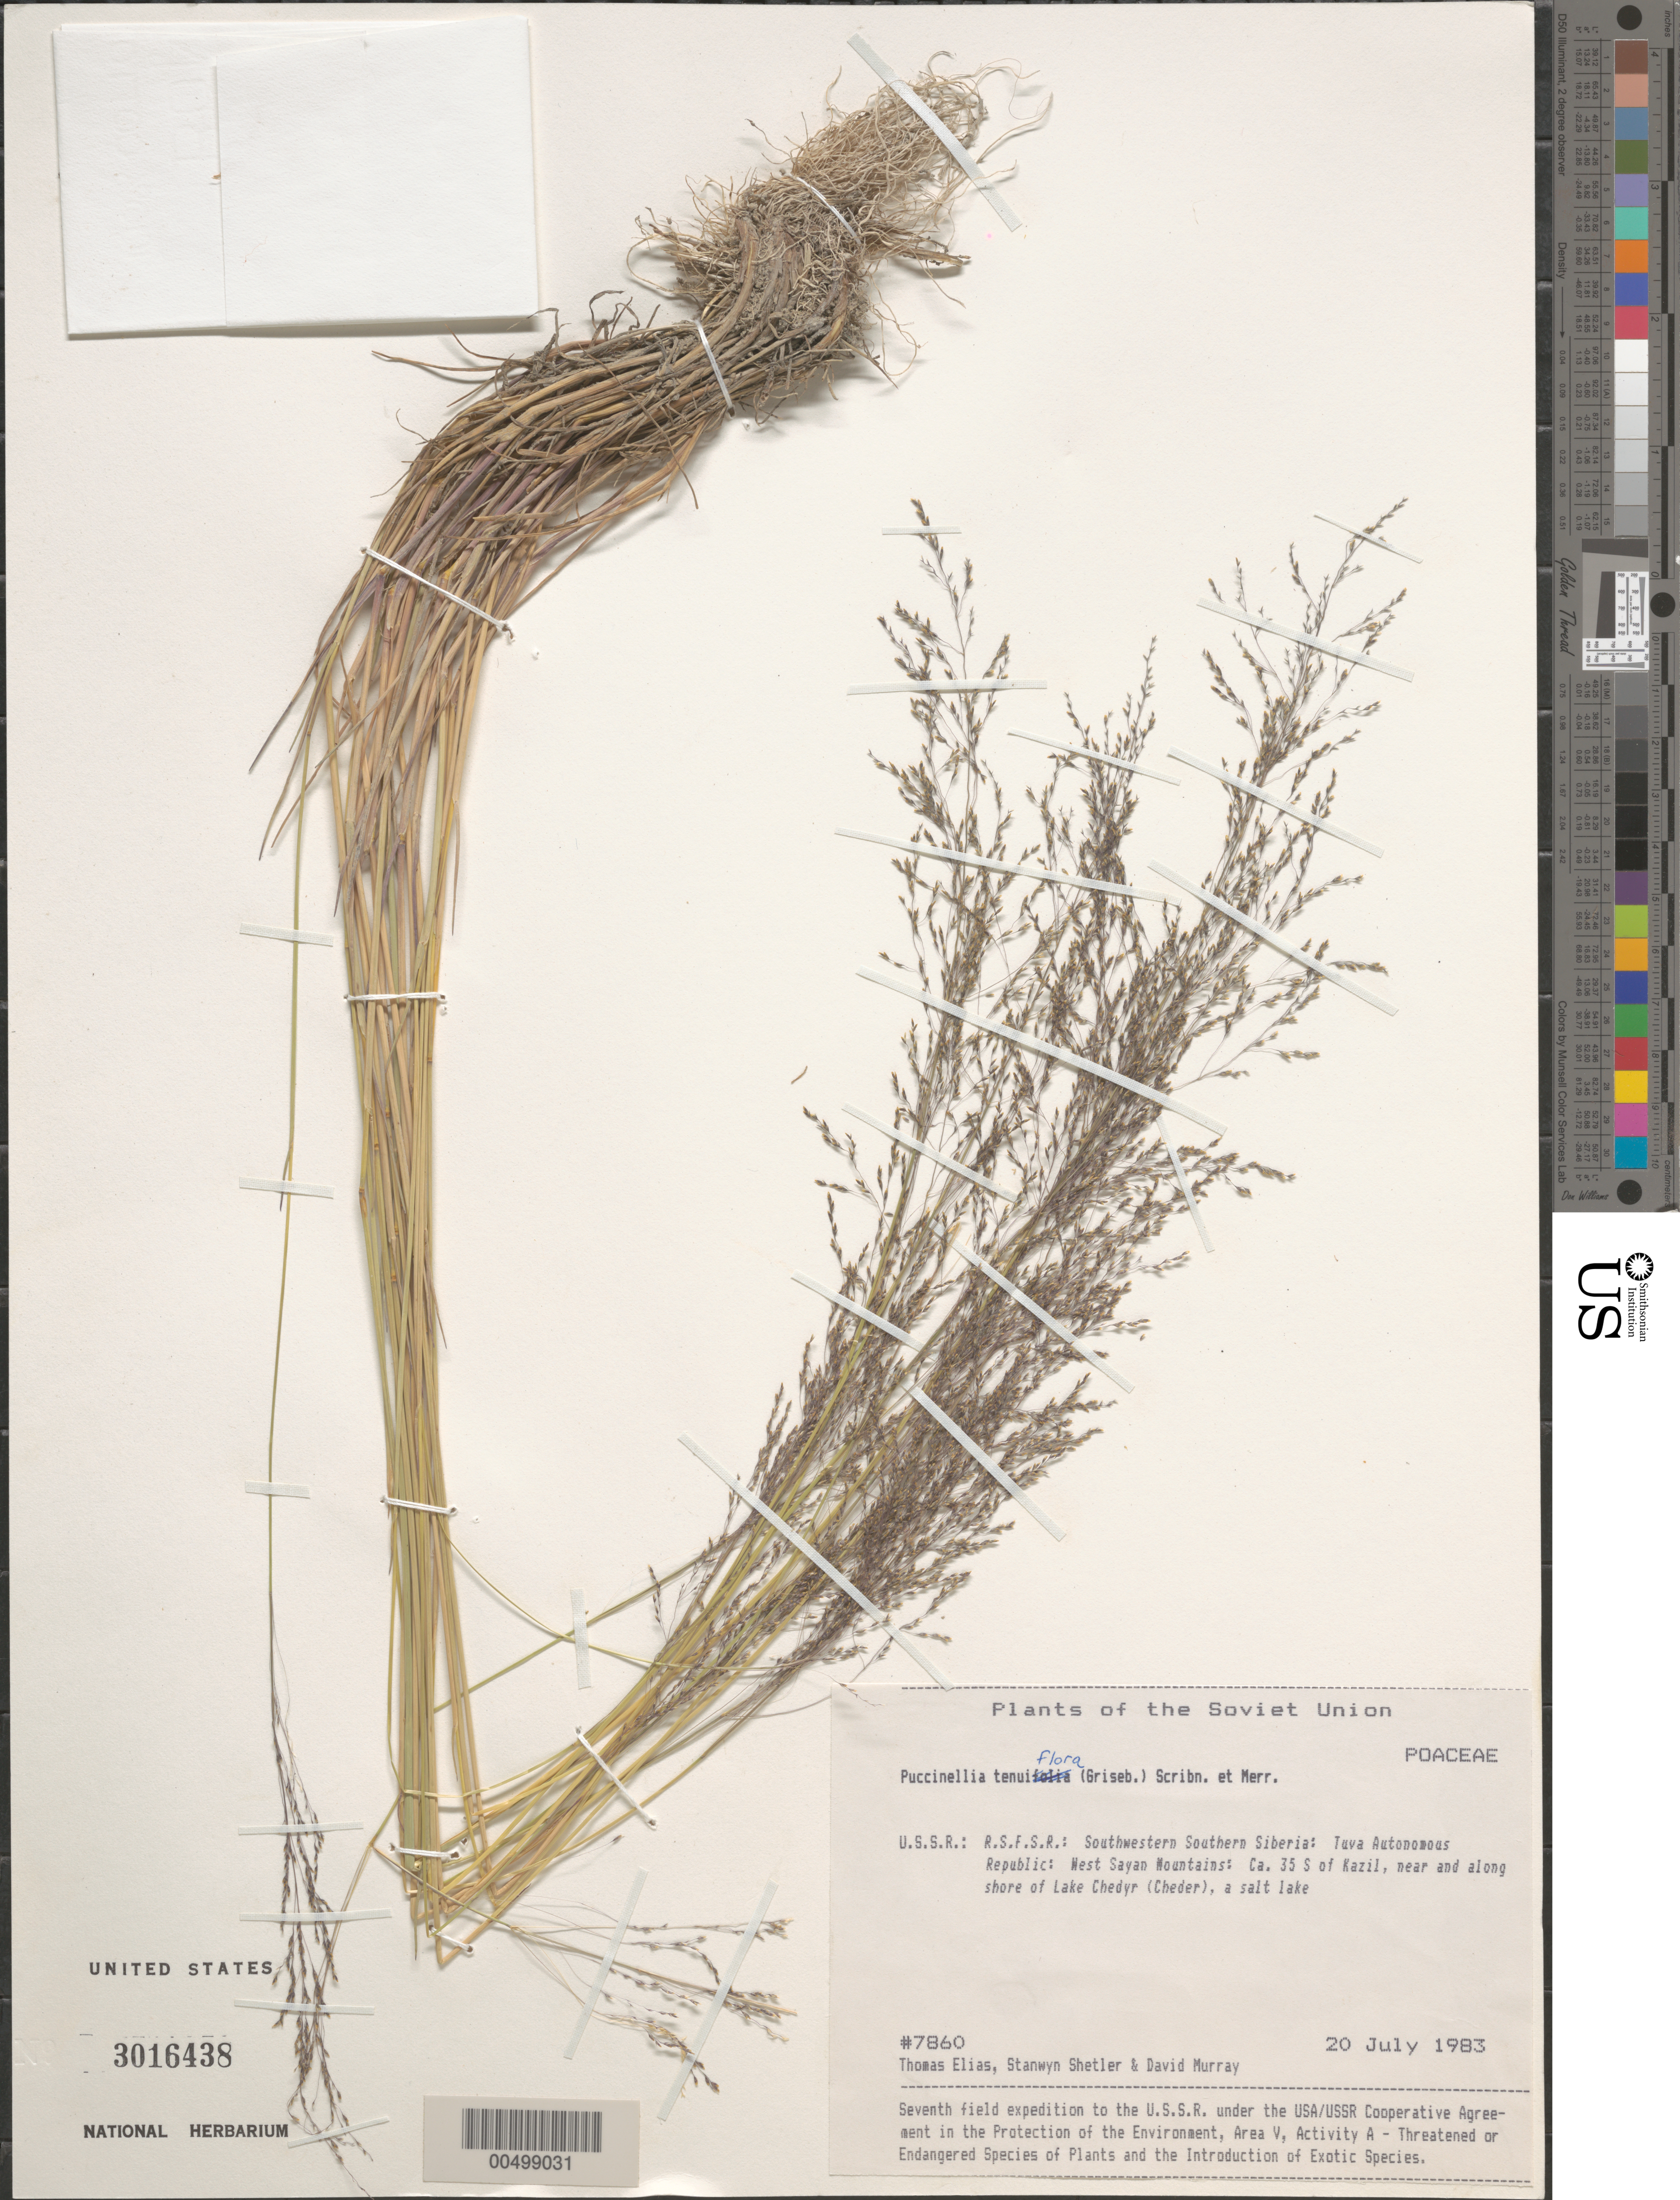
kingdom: Plantae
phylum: Tracheophyta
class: Liliopsida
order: Poales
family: Poaceae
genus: Puccinellia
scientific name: Puccinellia tenuiflora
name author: (Griseb.) Scribn. & Merr.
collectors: T. Elias, S. Shetler & D. F. Murray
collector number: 7860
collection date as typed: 20 Jul 1983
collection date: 1983-07-20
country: Russian Federation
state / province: Tuva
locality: West Sayan Mountains, ca. 35 km S of Kazil [Kyzyl], near and along shore of Lake Chedyr (Cheder)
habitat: salt lake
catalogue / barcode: US 3016438